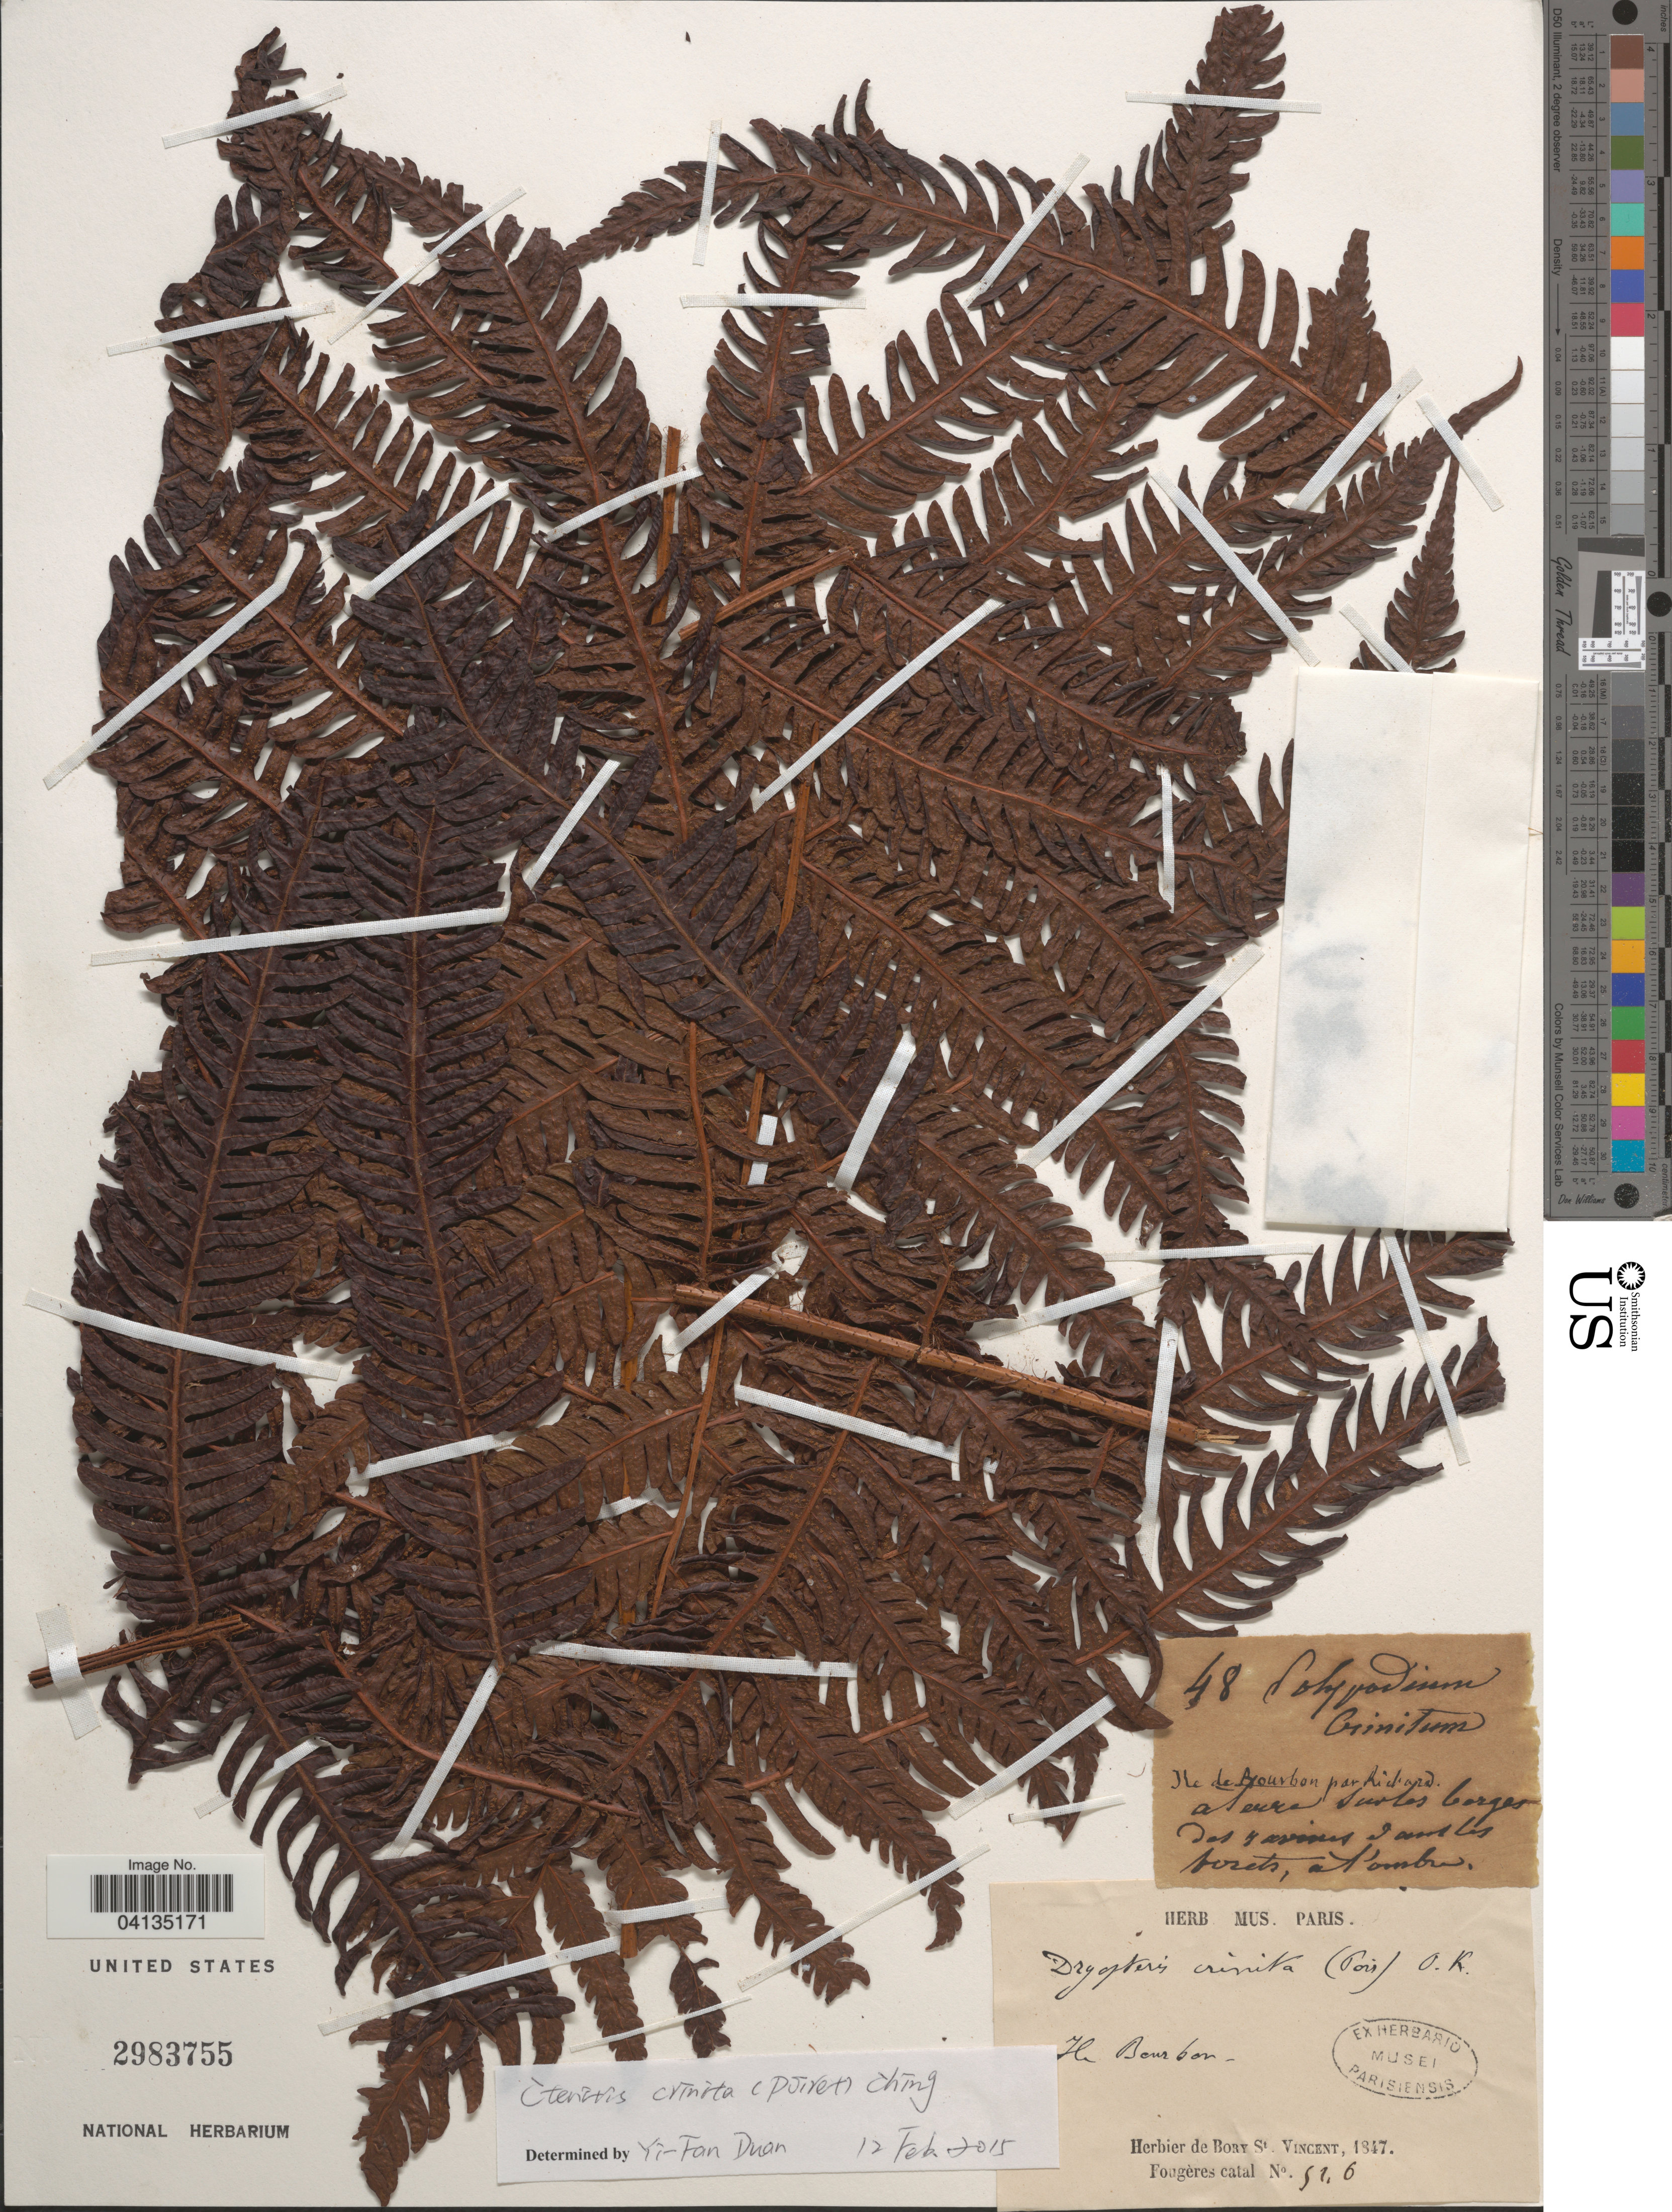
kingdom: Plantae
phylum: Tracheophyta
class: Polypodiopsida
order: Polypodiales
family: Dryopteridaceae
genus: Ctenitis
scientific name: Ctenitis crinita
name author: (Poir.) Ching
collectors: Bory de St. Vincent, J. (herbarium)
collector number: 48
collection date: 1847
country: Réunion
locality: Ile de Bourbon.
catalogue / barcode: US 2983755